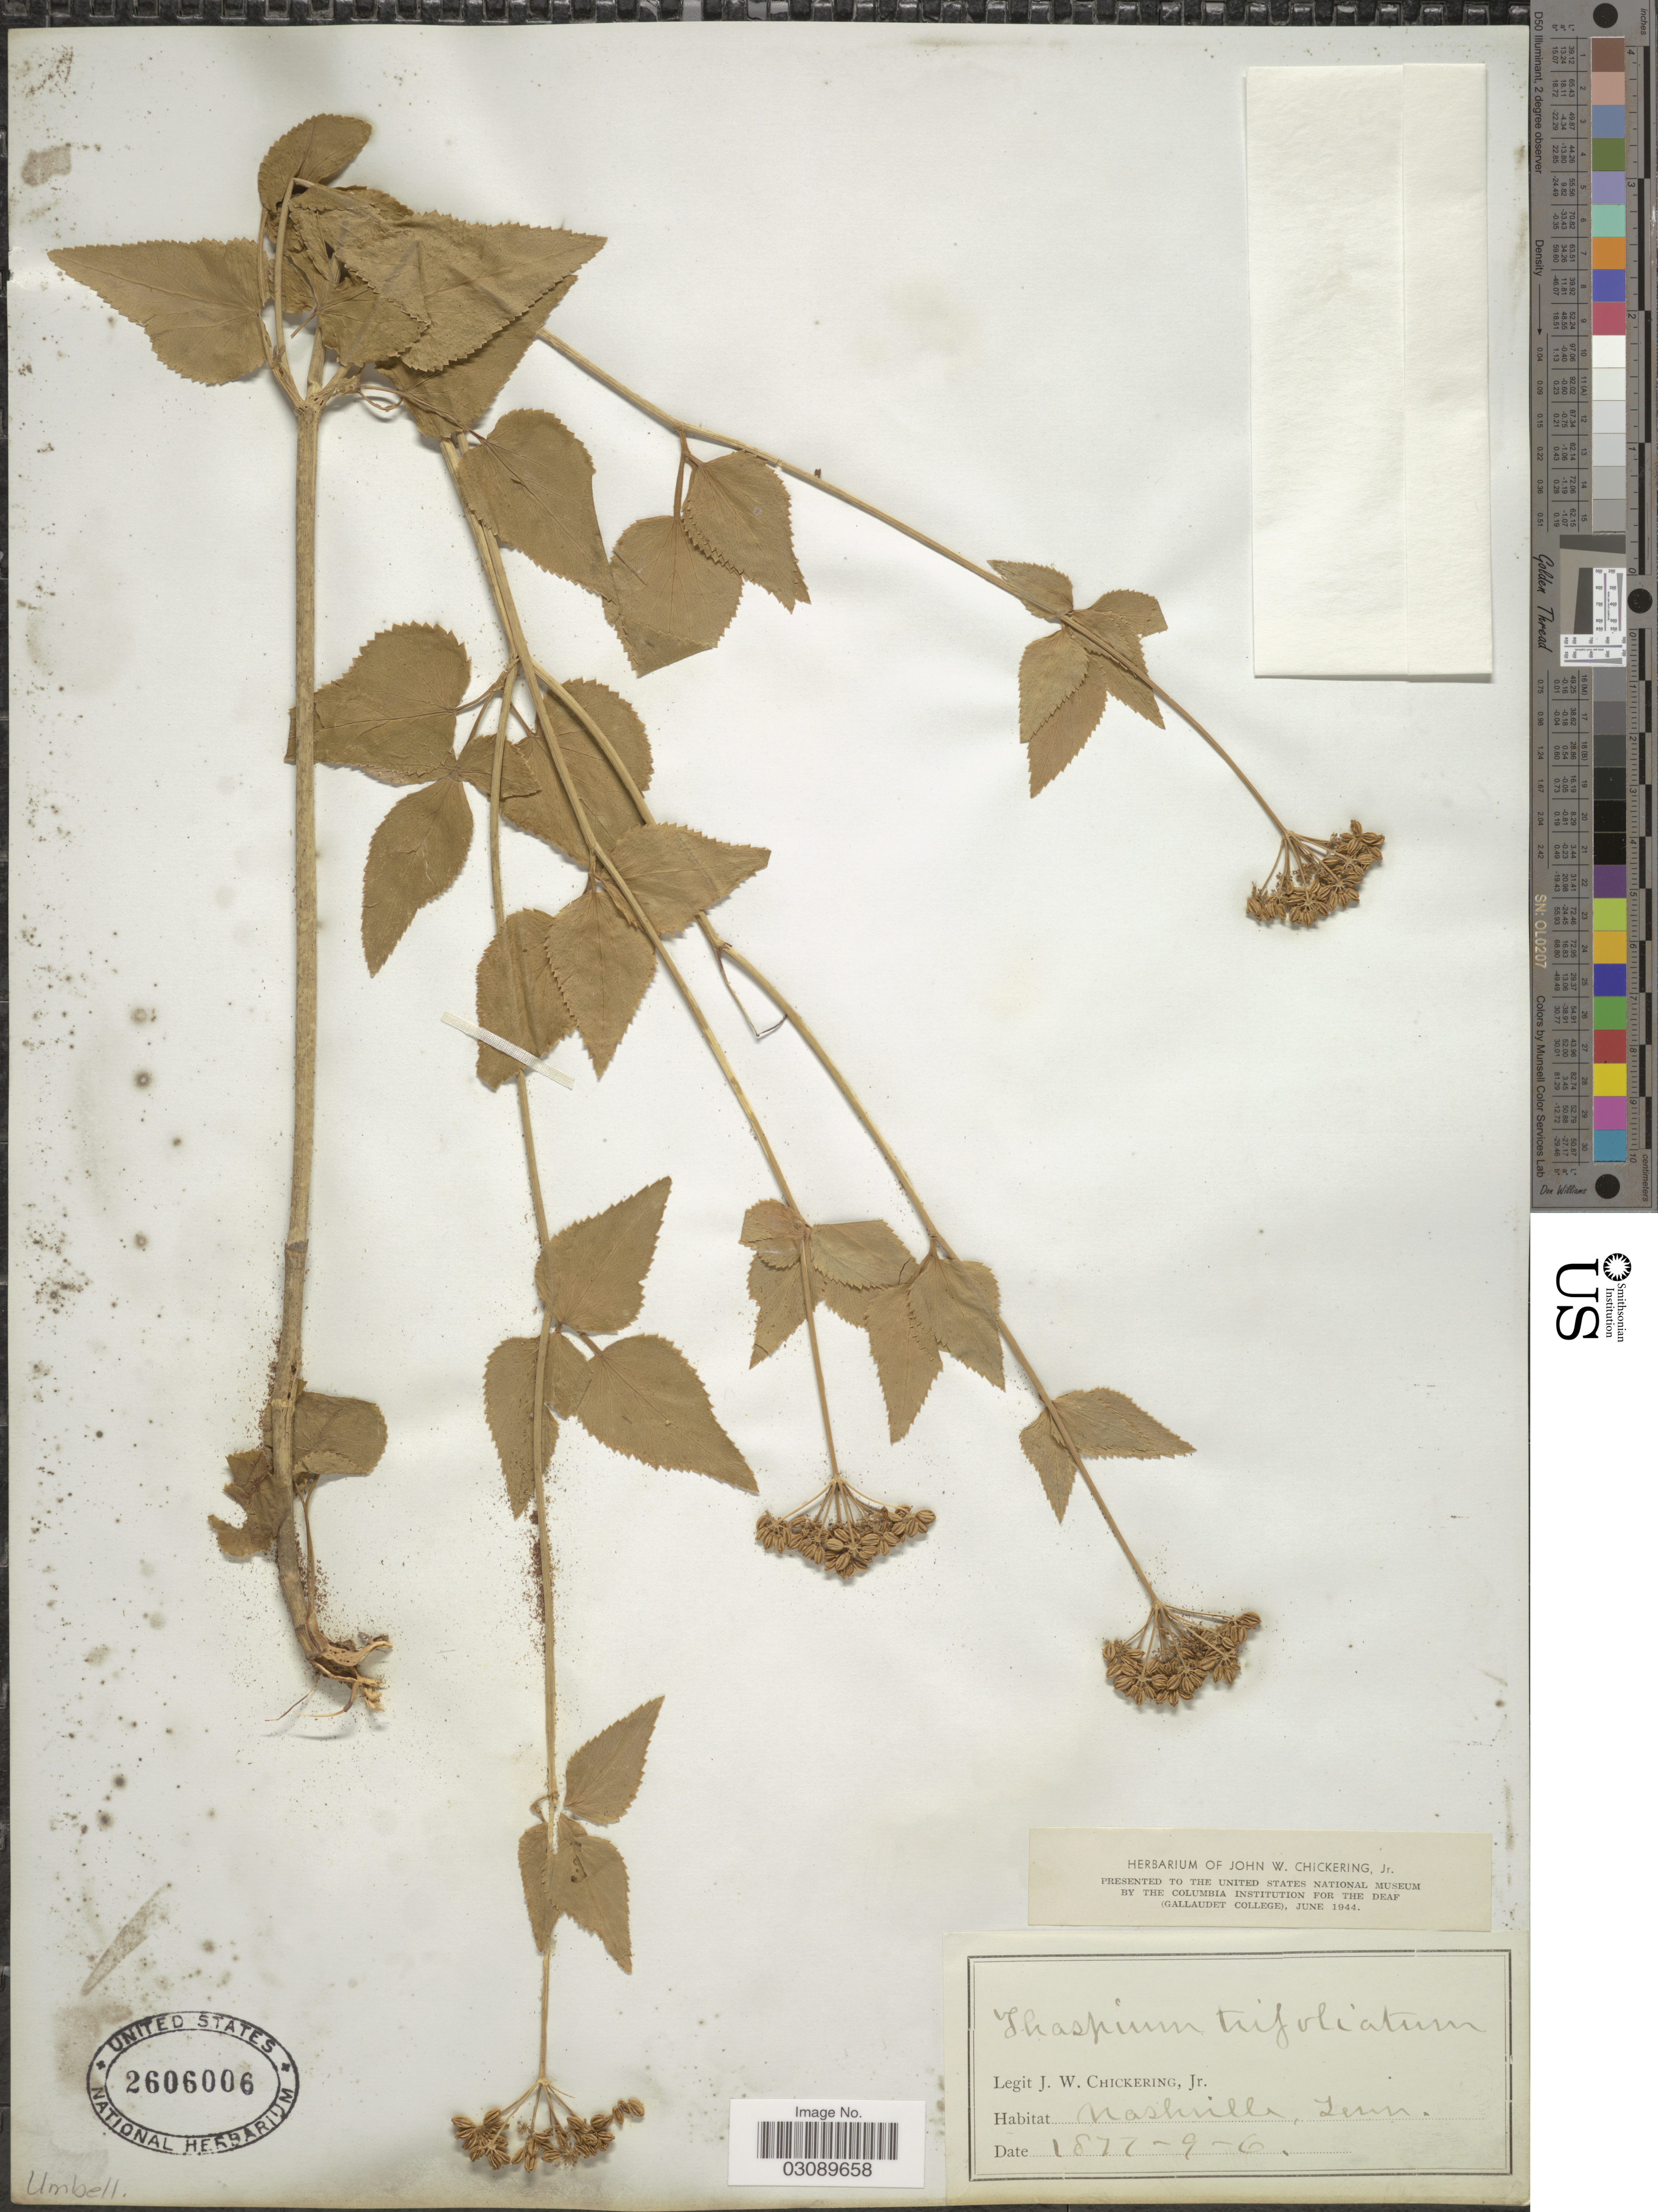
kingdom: Plantae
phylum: Tracheophyta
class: Magnoliopsida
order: Apiales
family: Apiaceae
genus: Thaspium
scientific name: Thaspium trifoliatum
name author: (L.) A. Gray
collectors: J. W. Chickering Jr.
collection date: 1877-09-06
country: United States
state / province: Tennessee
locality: Nashville.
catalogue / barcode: US 2606006